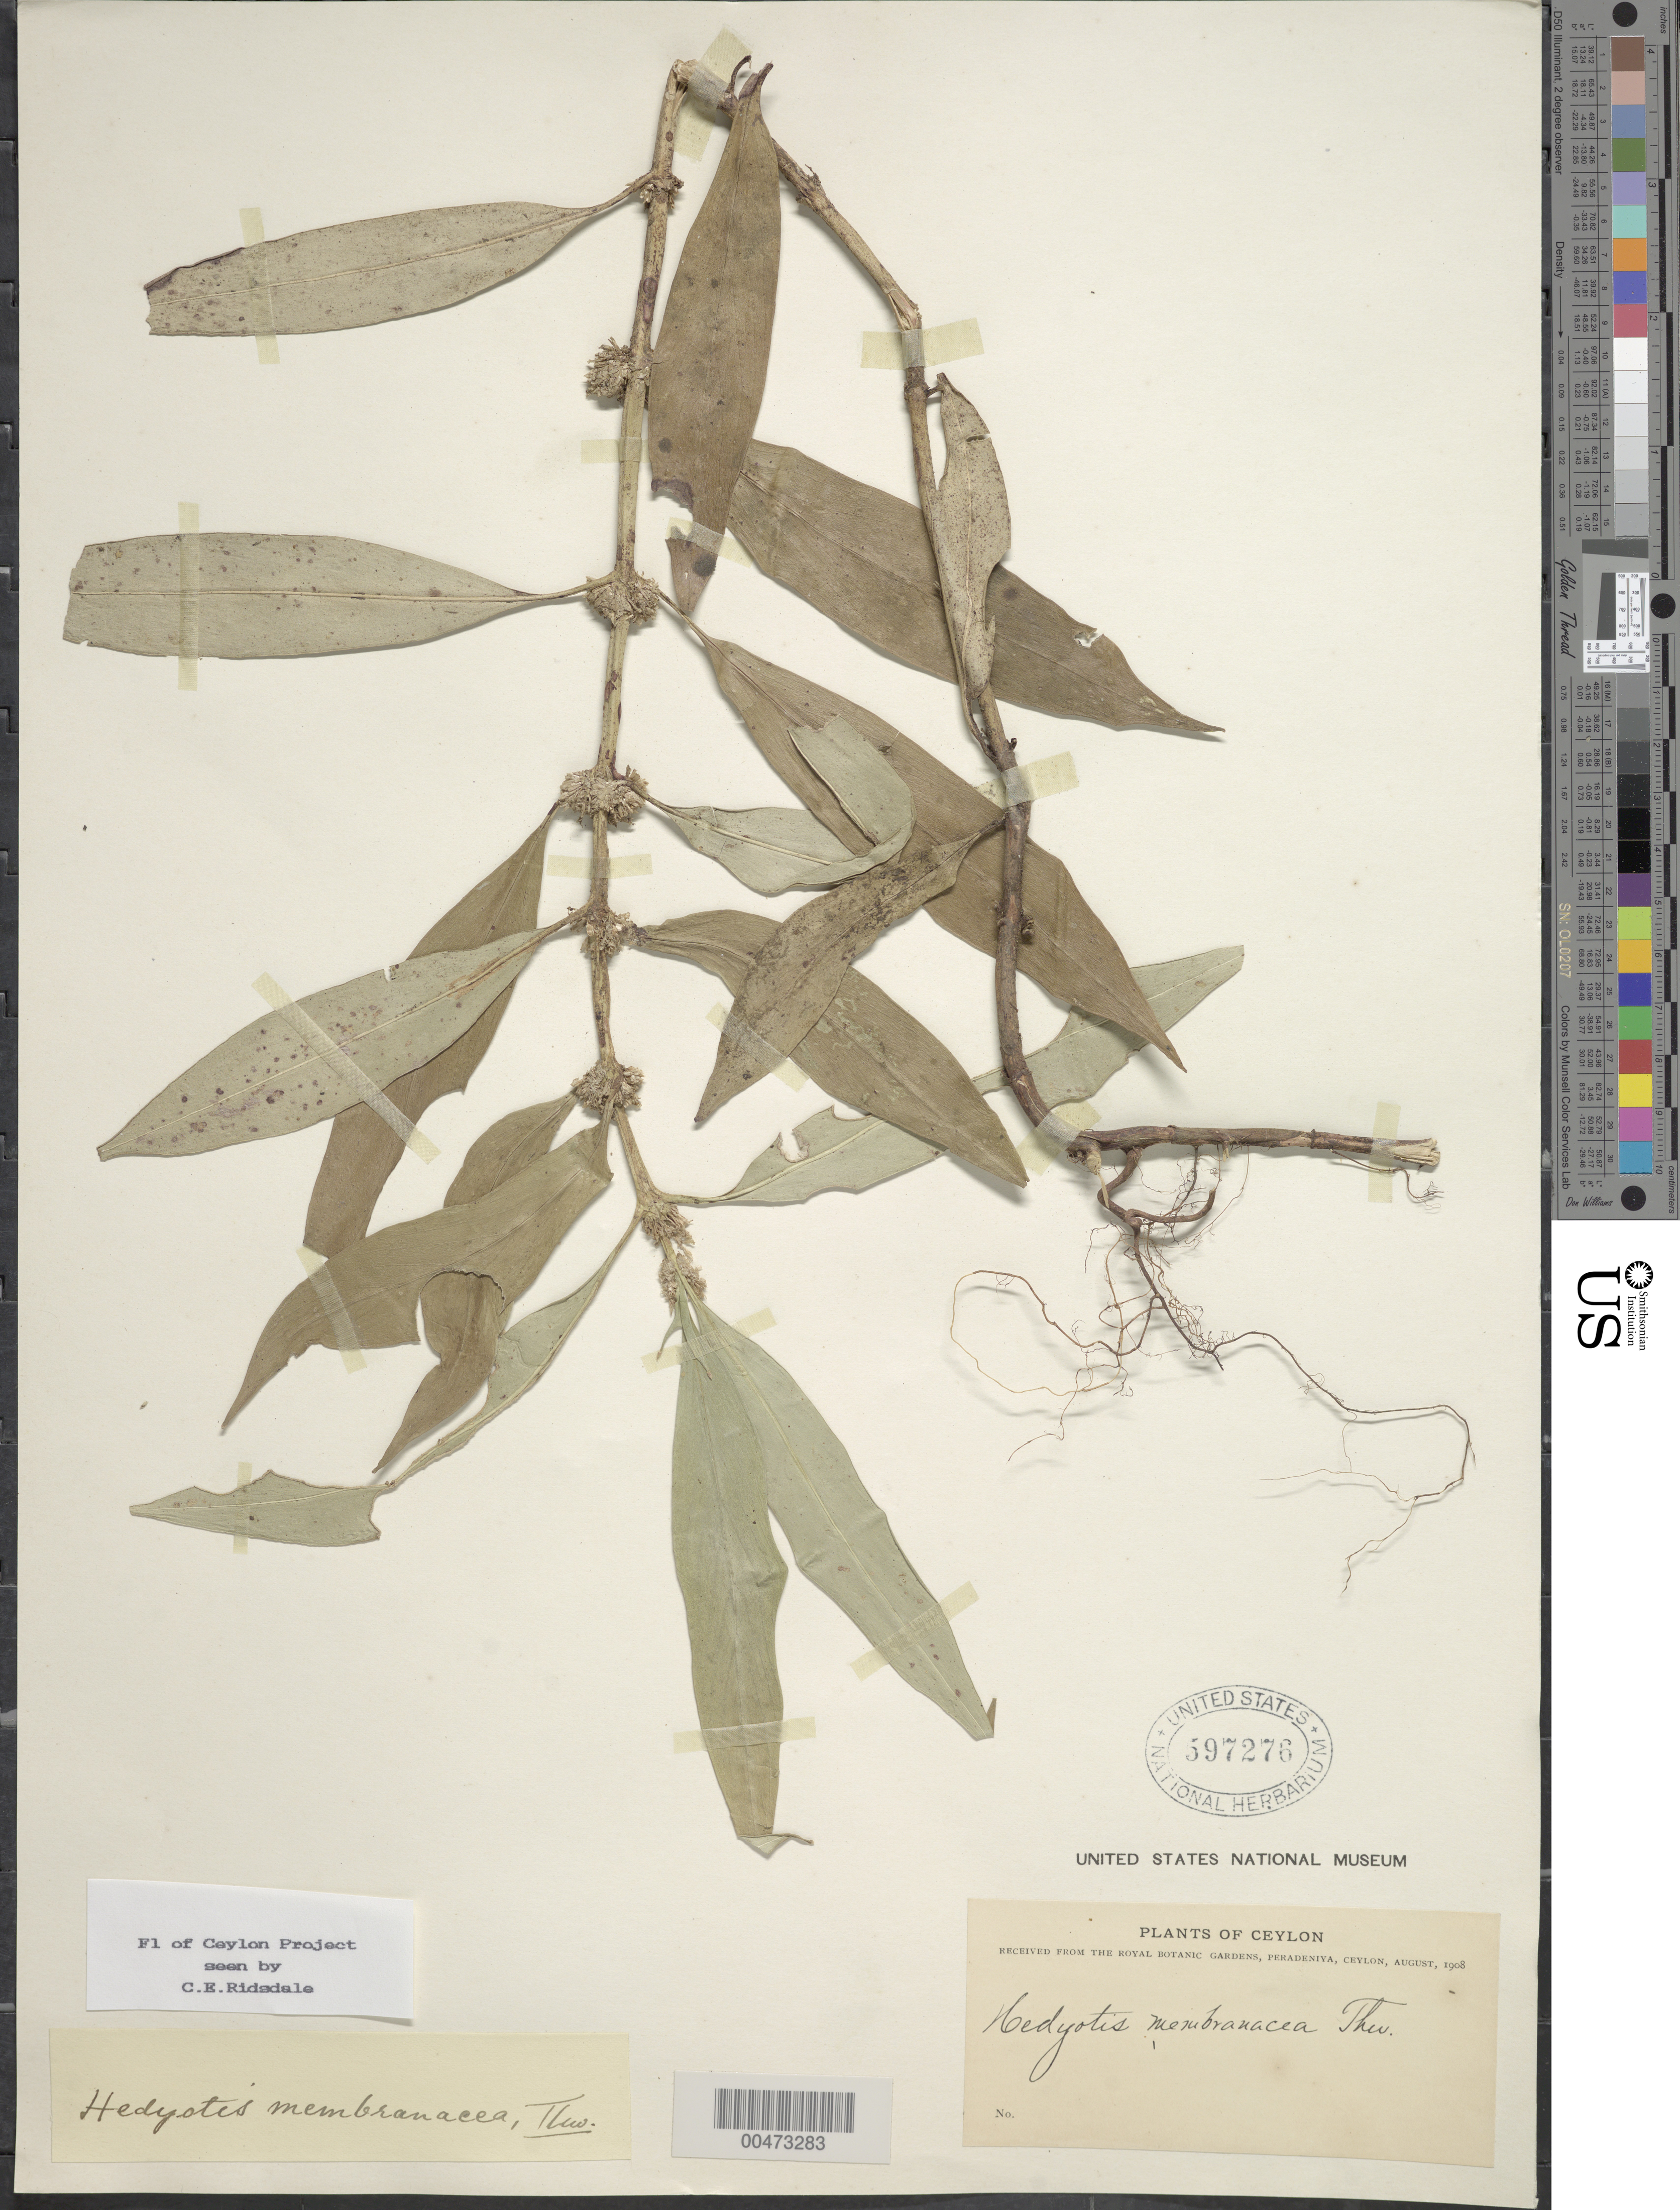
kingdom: Plantae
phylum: Tracheophyta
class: Magnoliopsida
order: Gentianales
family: Rubiaceae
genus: Hedyotis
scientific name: Hedyotis membranacea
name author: Thwaites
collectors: C. Royal Botanical Gardens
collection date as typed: Aug 1908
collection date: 1908-08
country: Sri Lanka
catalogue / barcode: US 597276